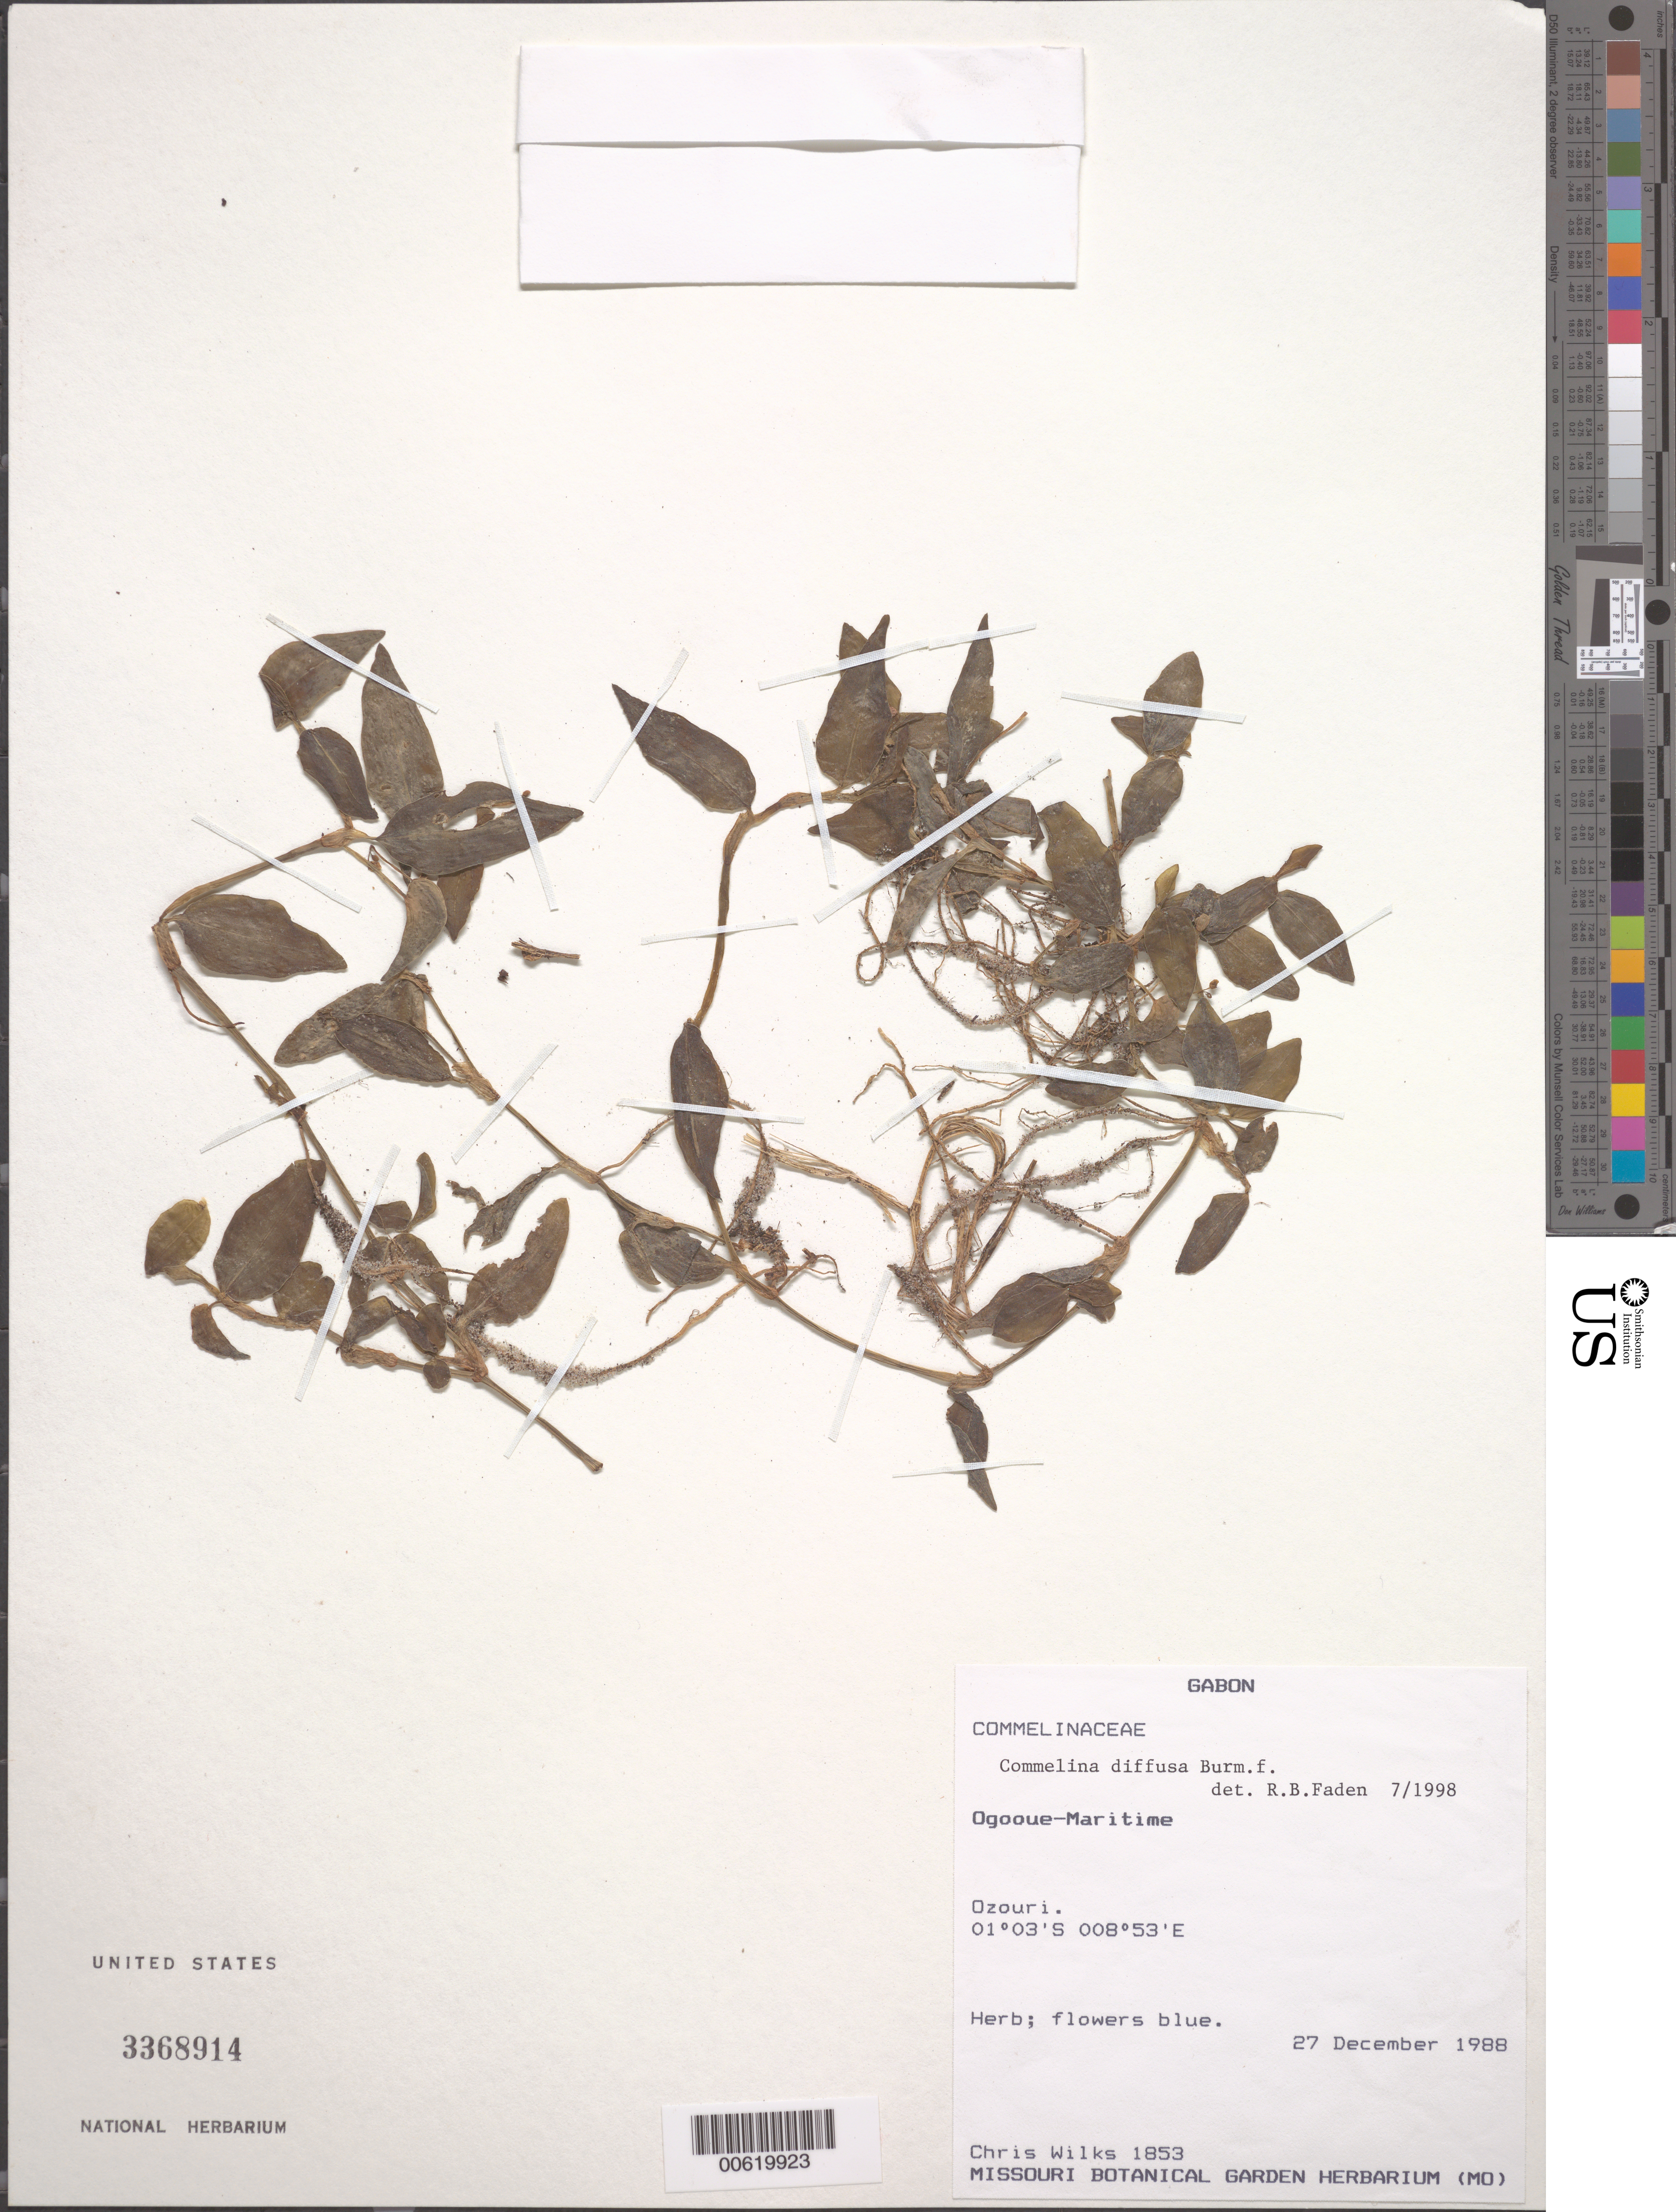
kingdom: Plantae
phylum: Tracheophyta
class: Liliopsida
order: Commelinales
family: Commelinaceae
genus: Commelina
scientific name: Commelina diffusa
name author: Burm. f.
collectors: C. Wilks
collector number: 1853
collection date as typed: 27 Dec 1988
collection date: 1988-12-27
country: Gabon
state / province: Ogooué-maritime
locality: Ogooue-maritime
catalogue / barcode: US 3368914